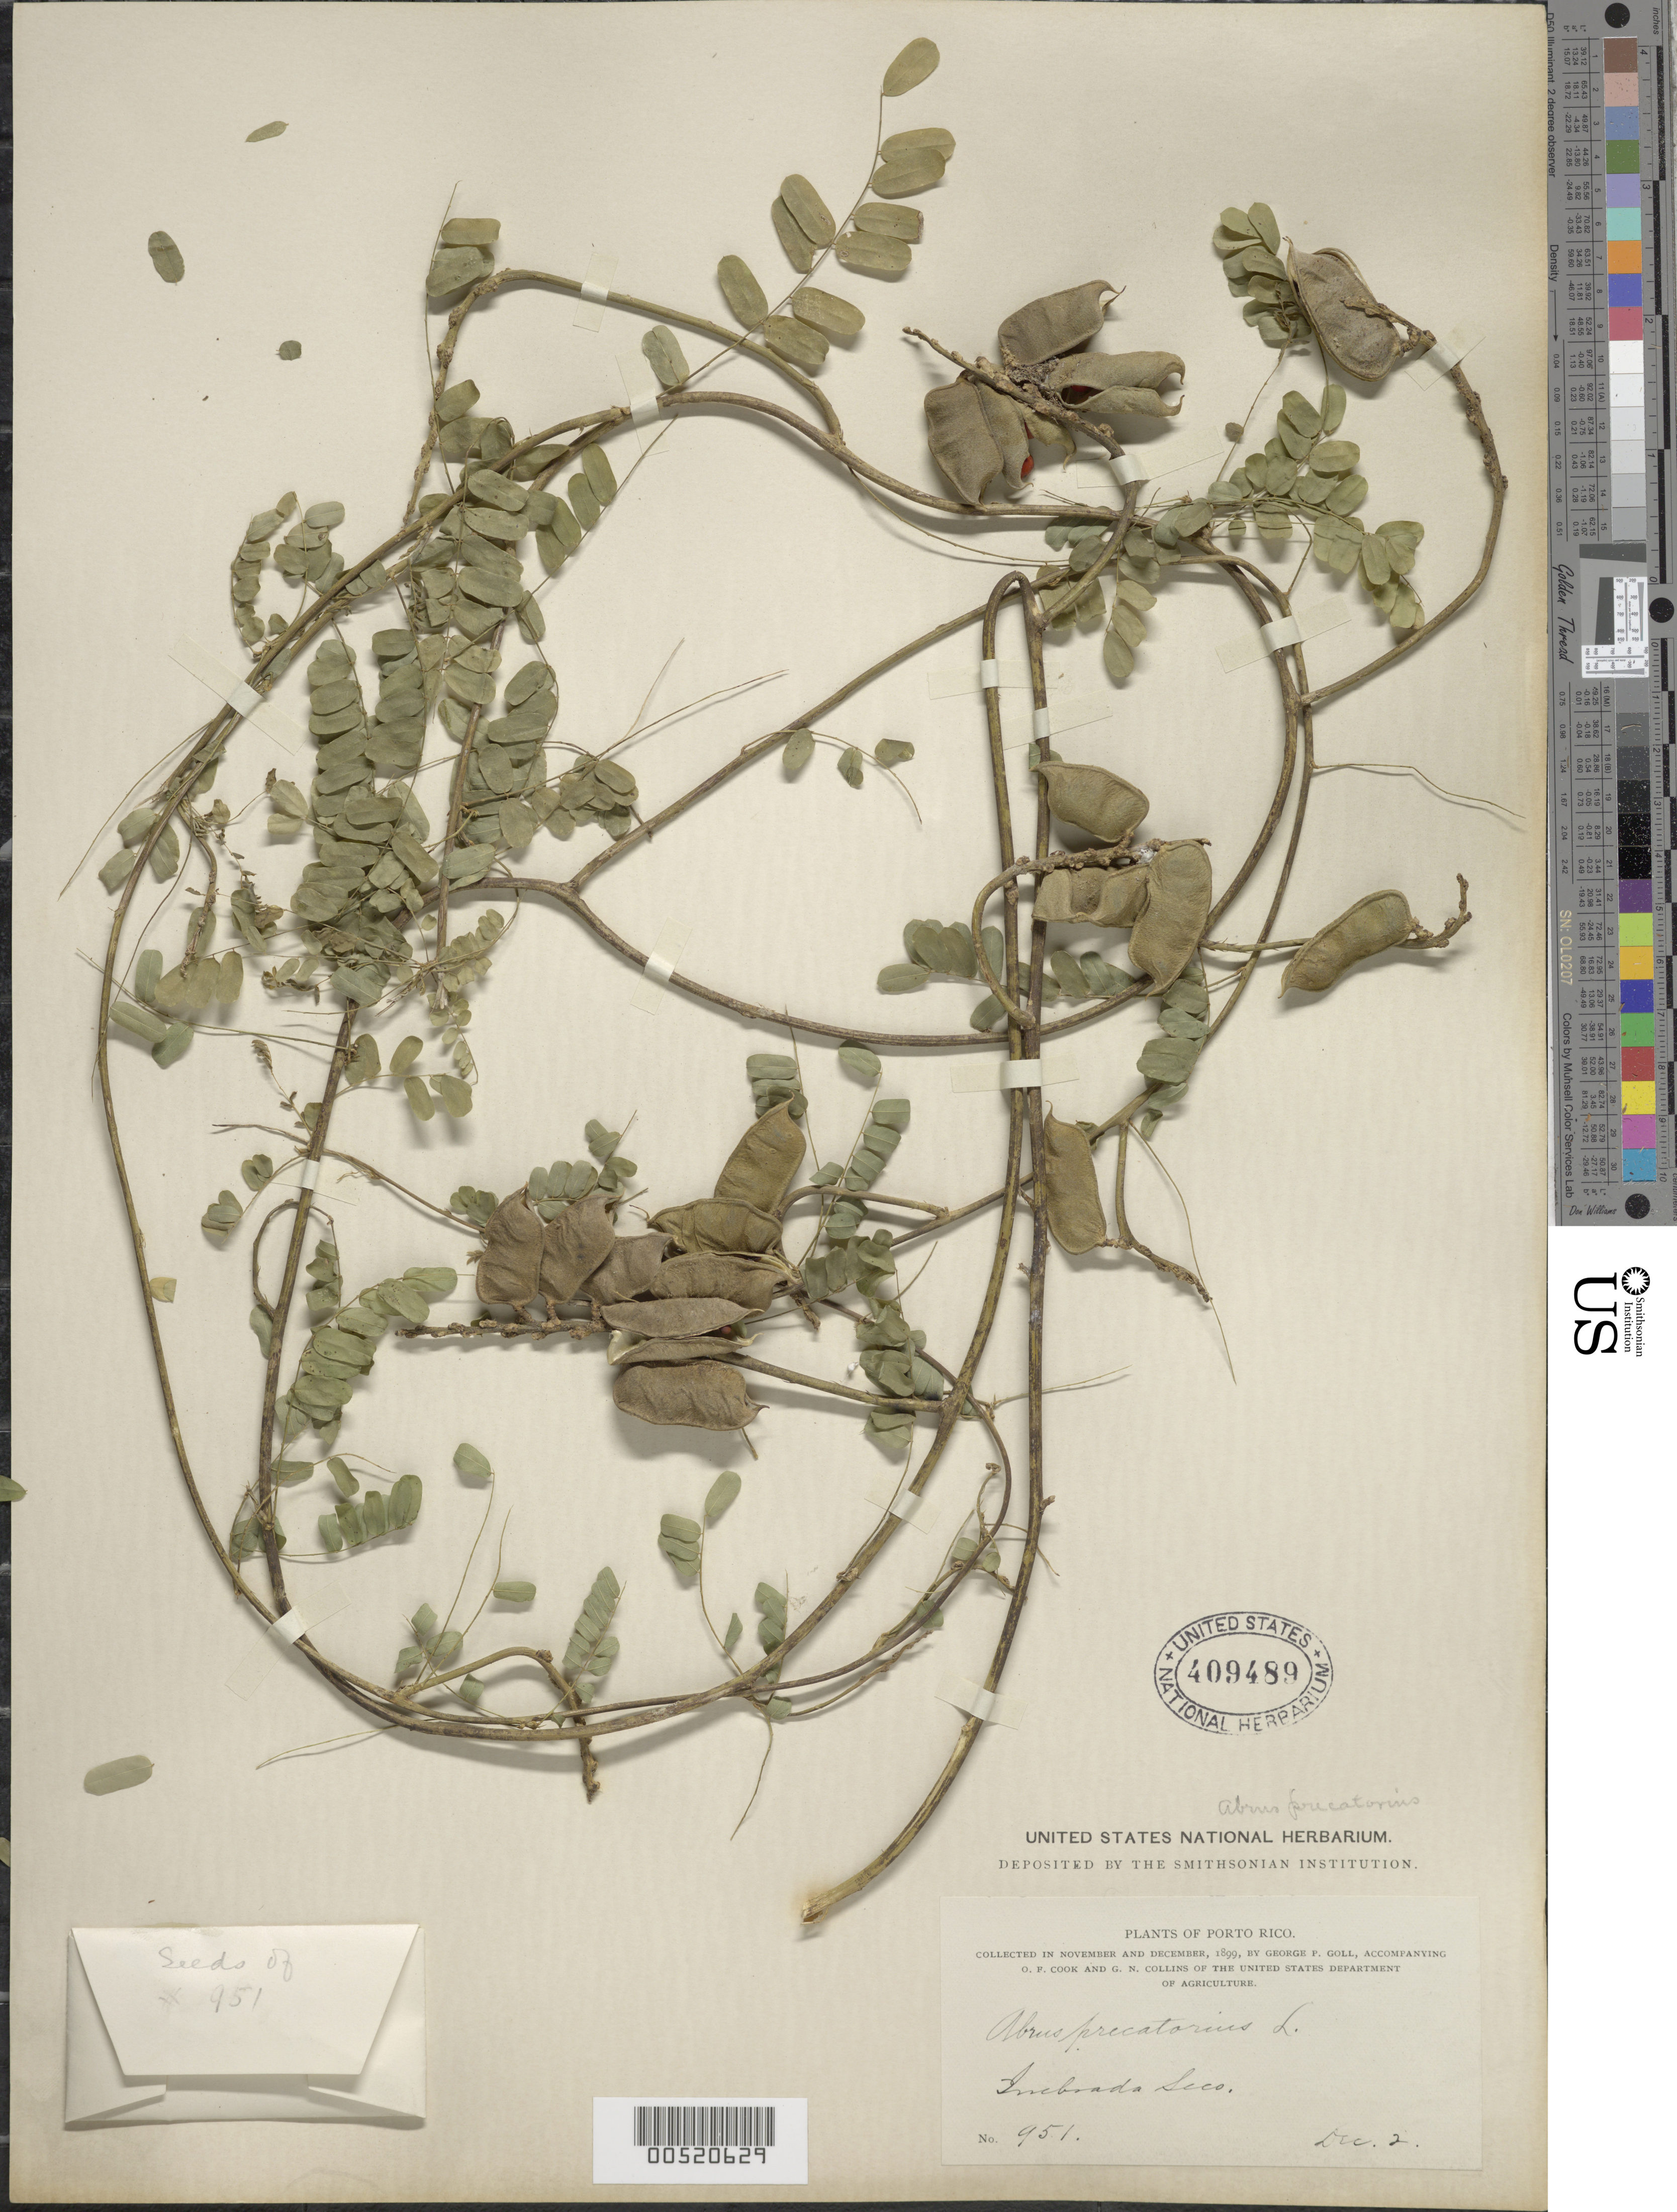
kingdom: Plantae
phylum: Tracheophyta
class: Magnoliopsida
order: Fabales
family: Fabaceae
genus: Abrus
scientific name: Abrus precatorius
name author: L.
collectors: G. Goll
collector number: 951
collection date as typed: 02 Dec 1899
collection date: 1899-12-02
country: Puerto Rico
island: Greater Antilles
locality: Imbrada Seco ??.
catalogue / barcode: US 409489